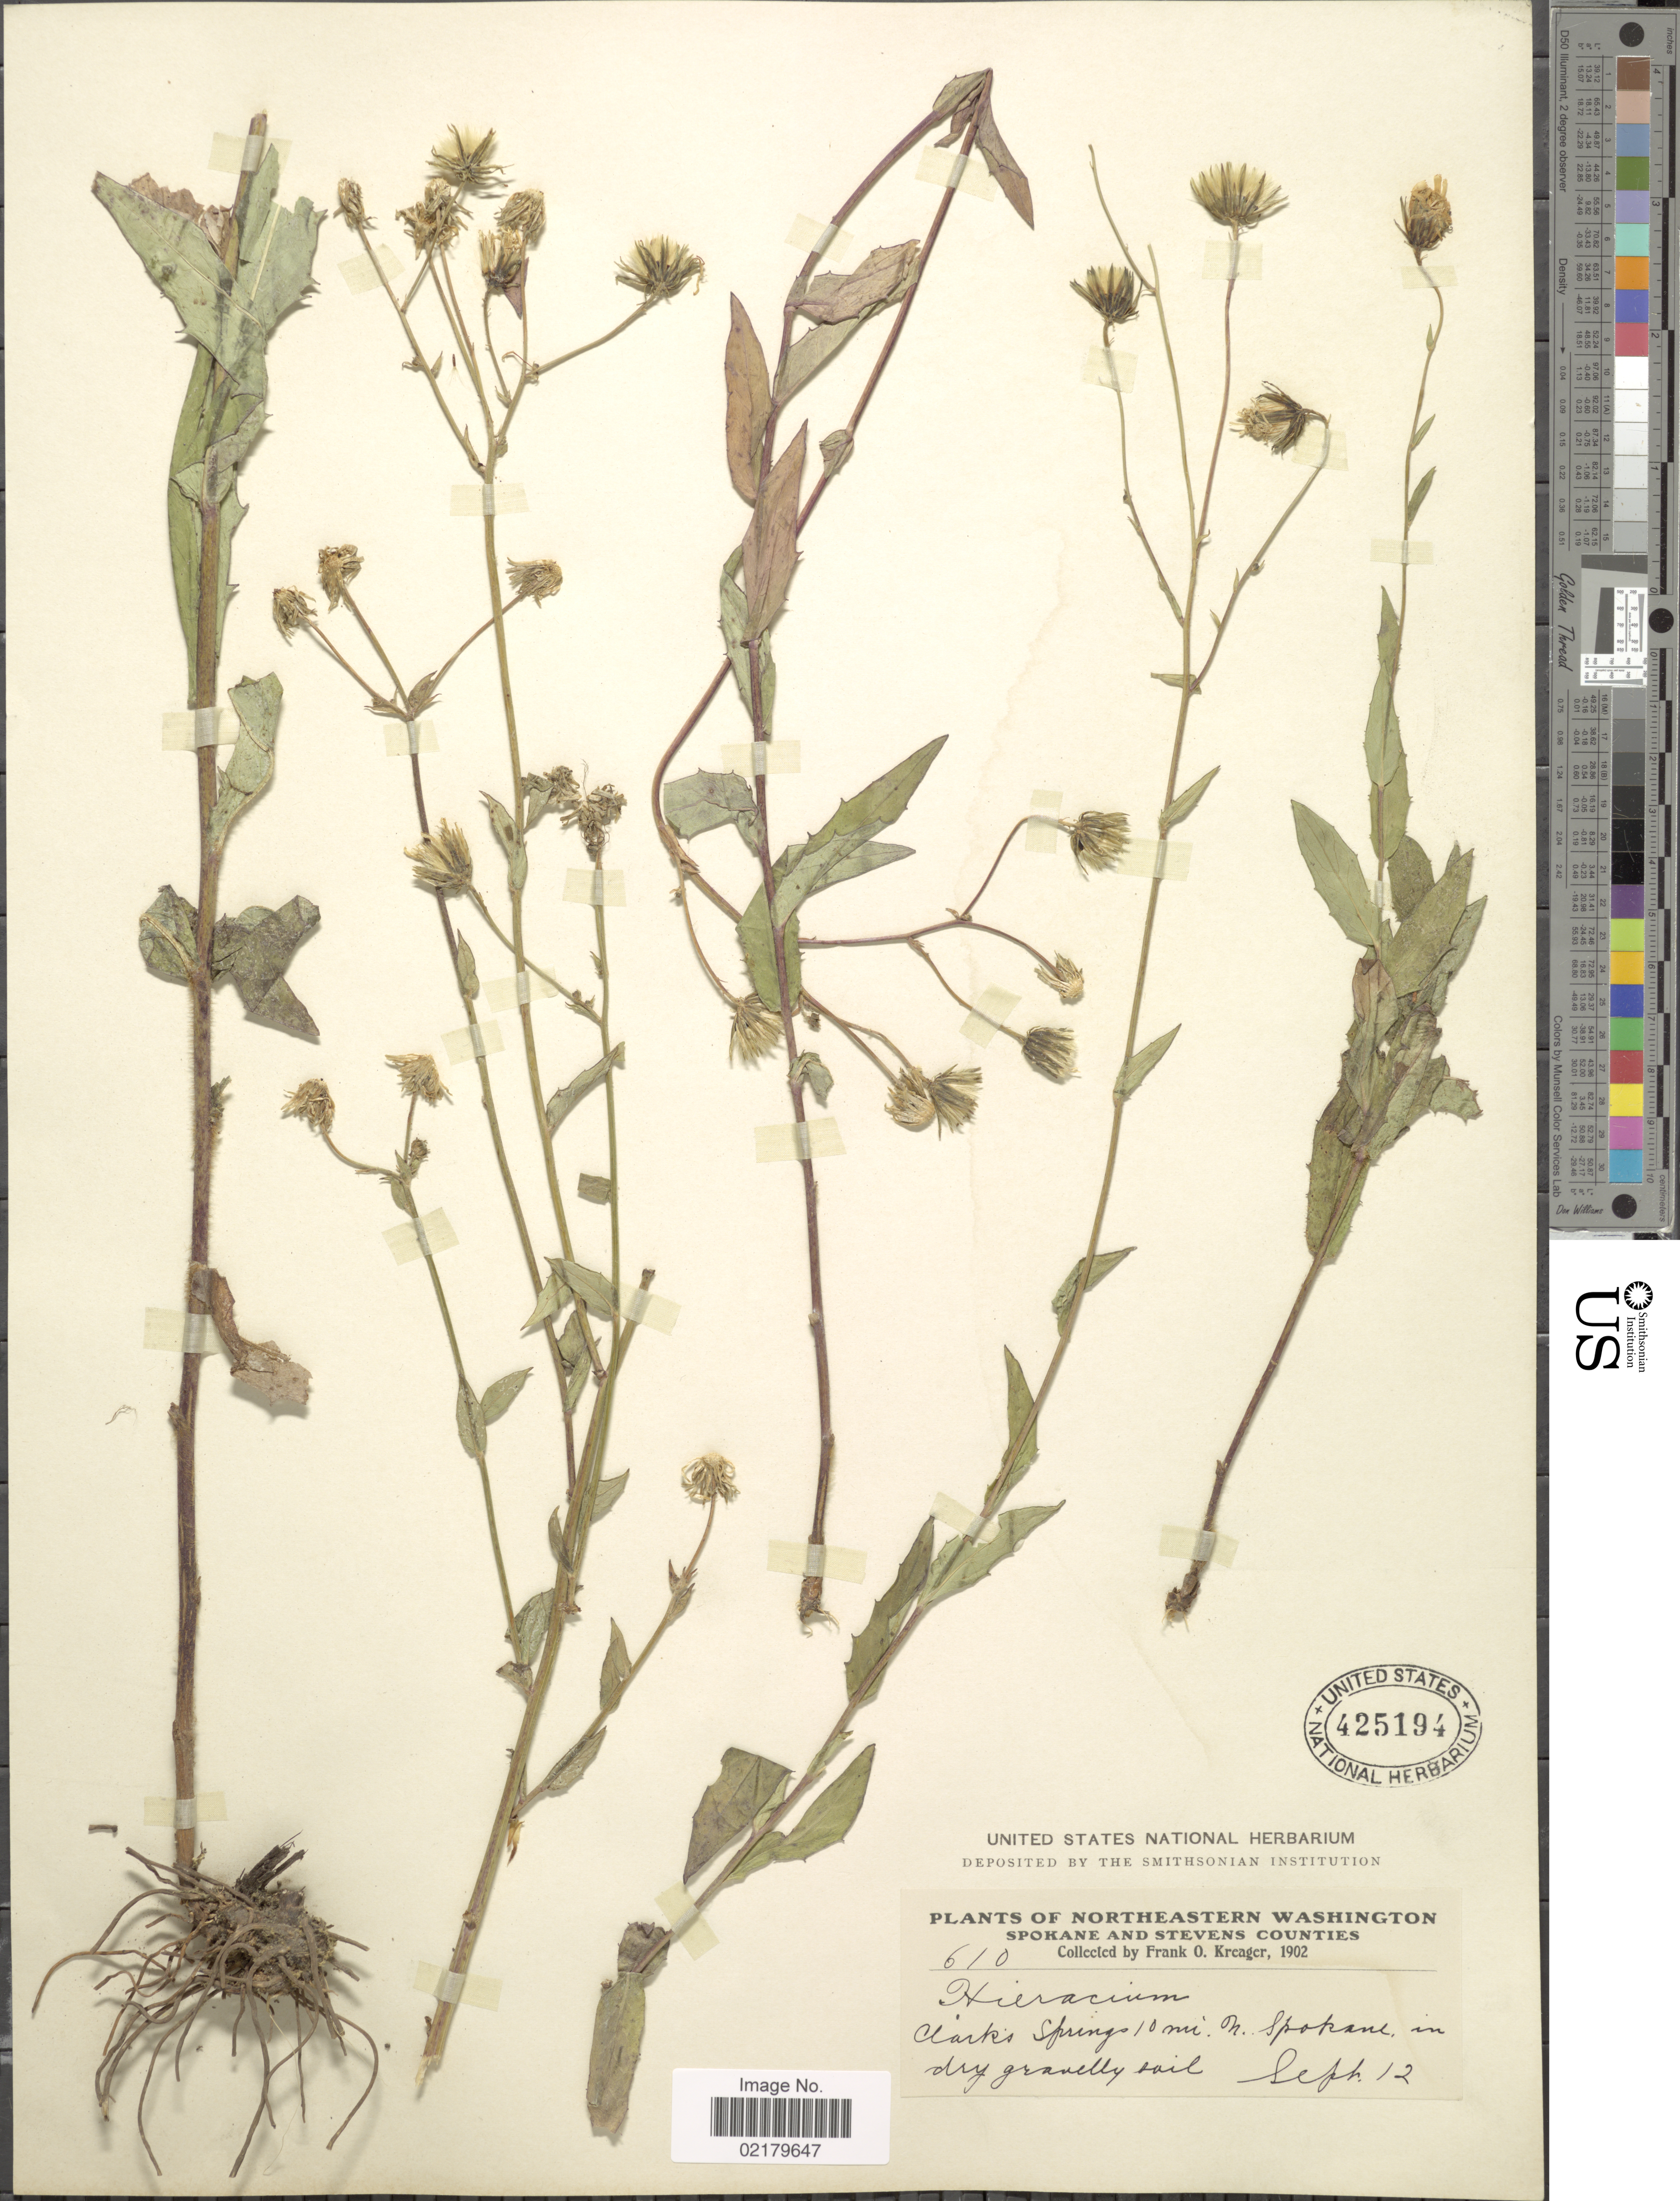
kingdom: Plantae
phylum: Tracheophyta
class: Magnoliopsida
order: Asterales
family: Asteraceae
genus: Hieracium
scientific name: Hieracium albiflorum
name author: Hook.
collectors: F. Kreager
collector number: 610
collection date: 1902-09-12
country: United States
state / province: Washington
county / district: Spokane / Stevens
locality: Northeastern Washington Spokane and Stevens Counties, Clarks Springs 10 mi N of Spokane and Stevens Counties, Clarks Springs 10 mi. N. Spokane, in dry gravelly soil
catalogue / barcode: US 425194